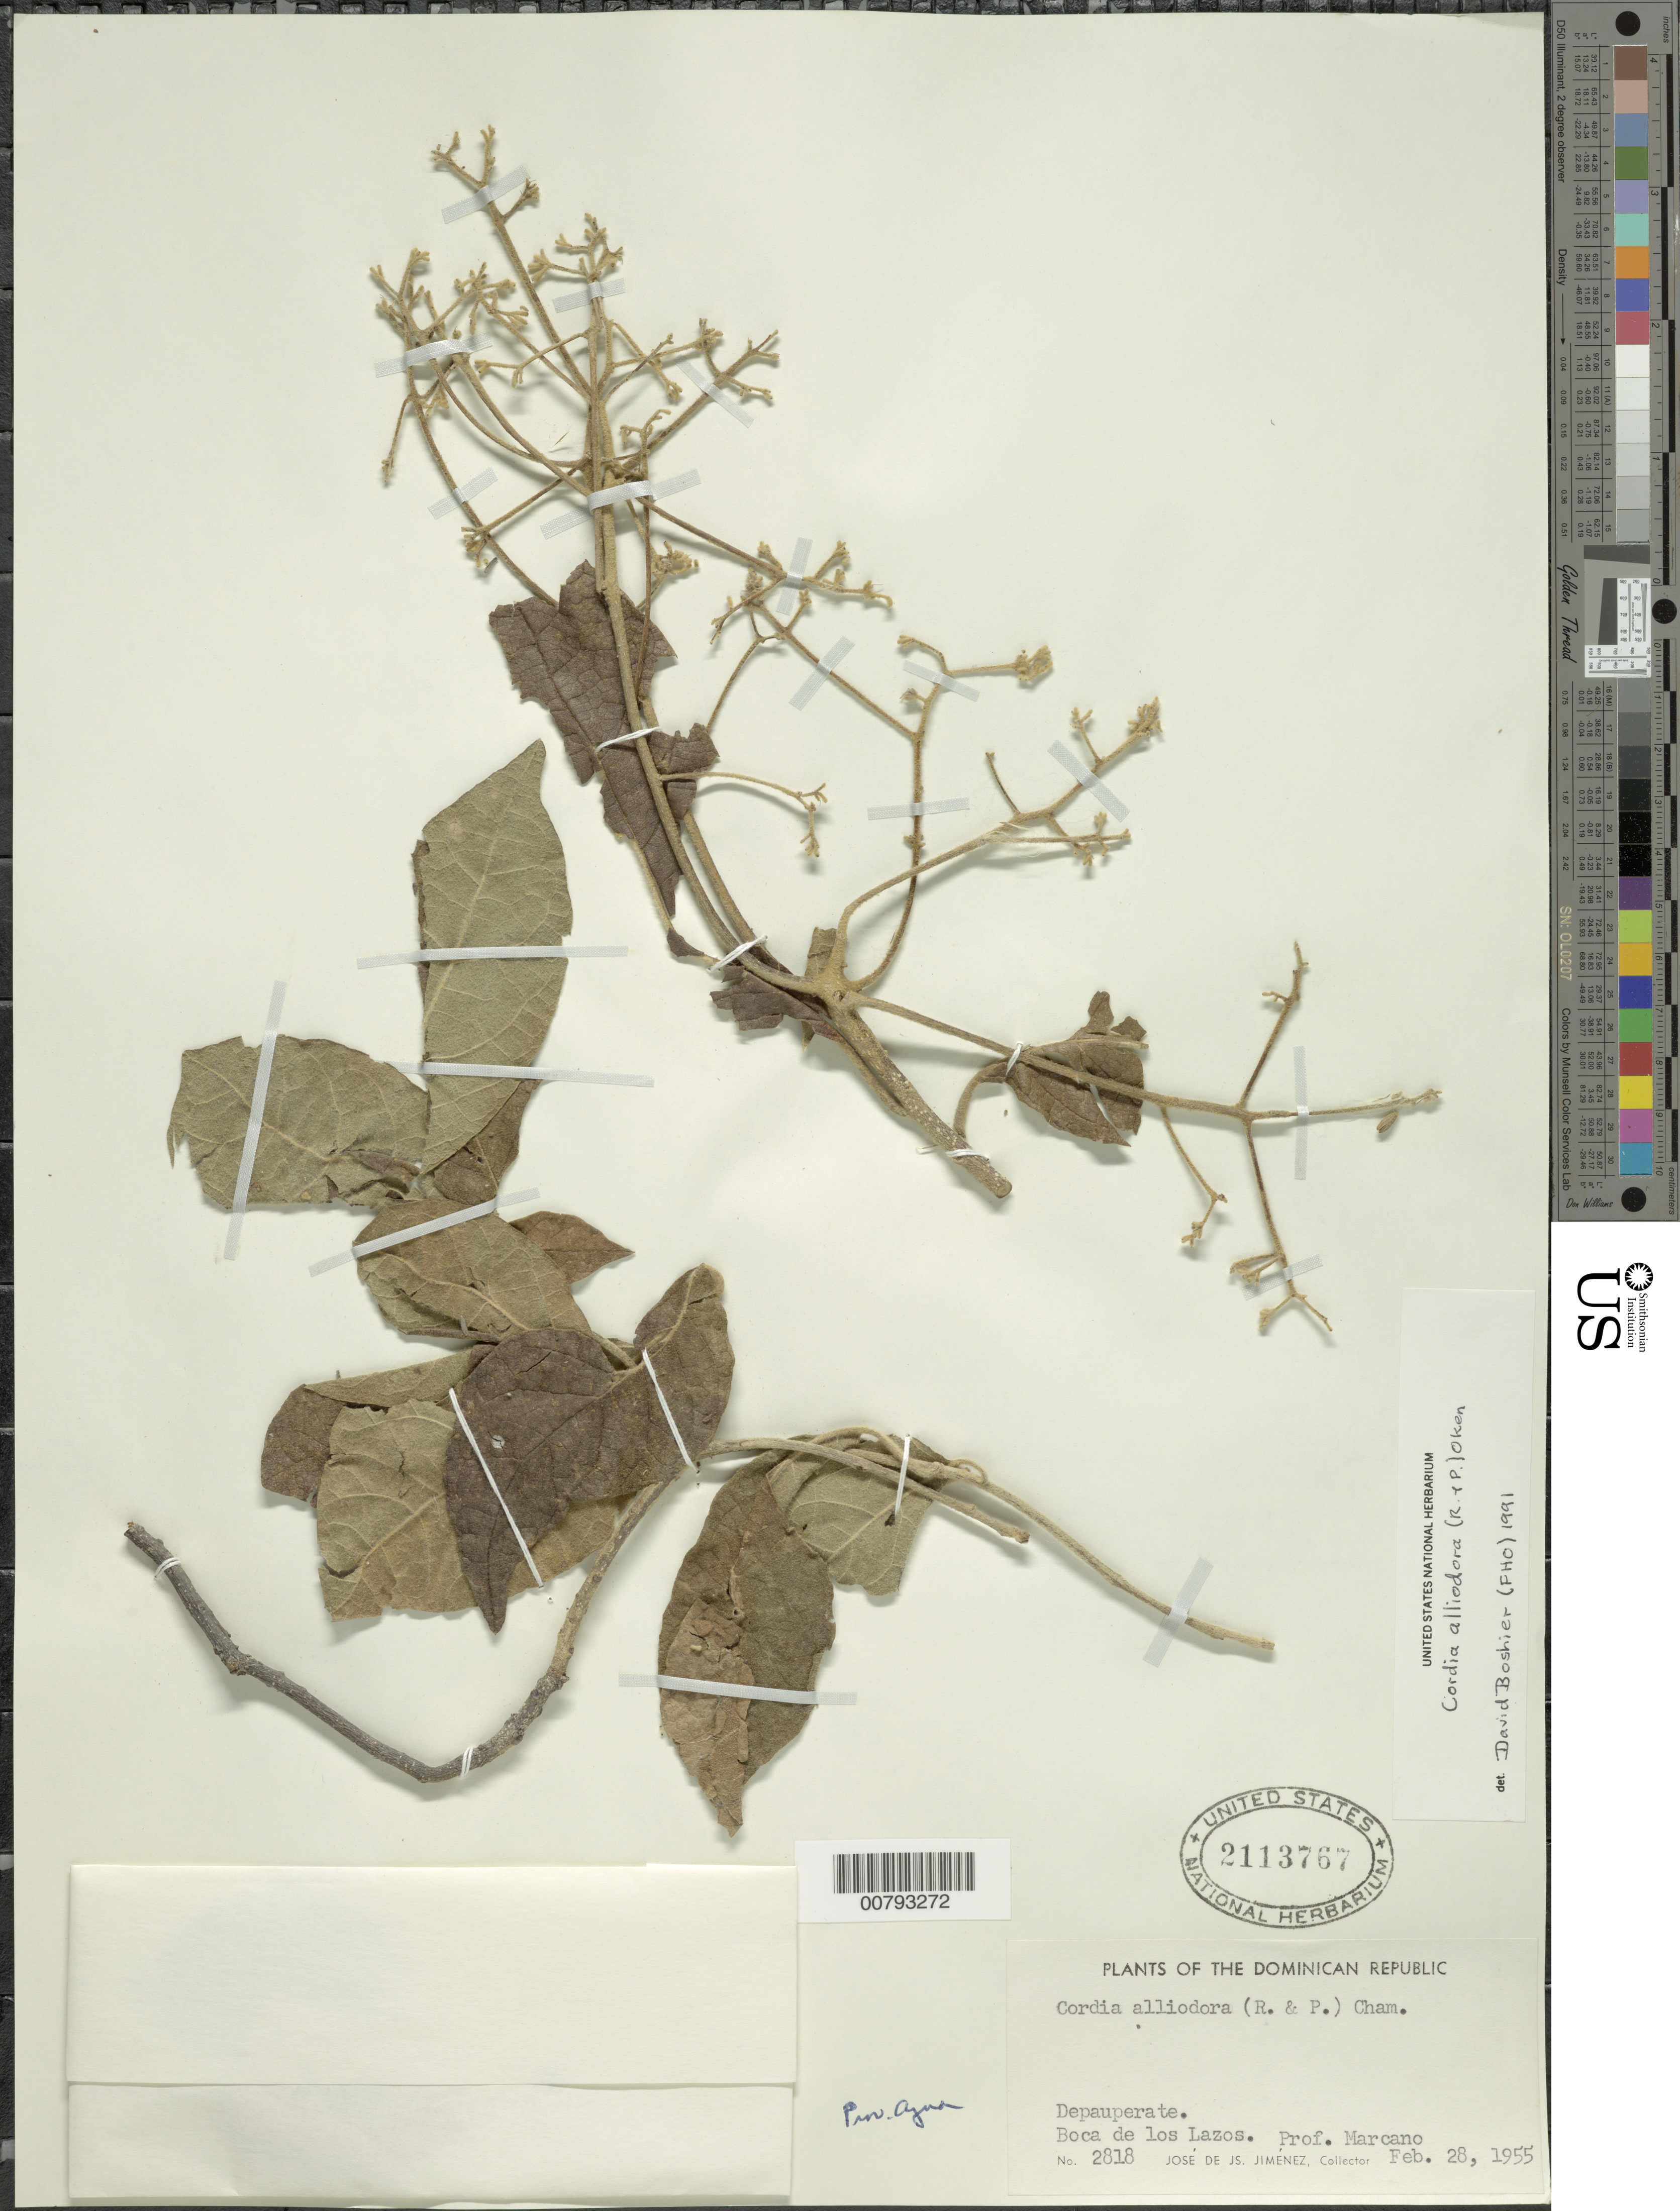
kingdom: Plantae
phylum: Tracheophyta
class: Magnoliopsida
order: Boraginales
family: Cordiaceae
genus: Cordia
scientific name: Cordia alliodora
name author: (Ruiz & Pav.) Oken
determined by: Boshier, D.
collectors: E. J. Marcano F. & J. J. Jiménez Almonte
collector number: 2818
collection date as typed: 28 Feb 1955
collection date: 1955-02-28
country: Dominican Republic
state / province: Azua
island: Hispaniola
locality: Boca de los Lazos.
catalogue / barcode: US 2113767